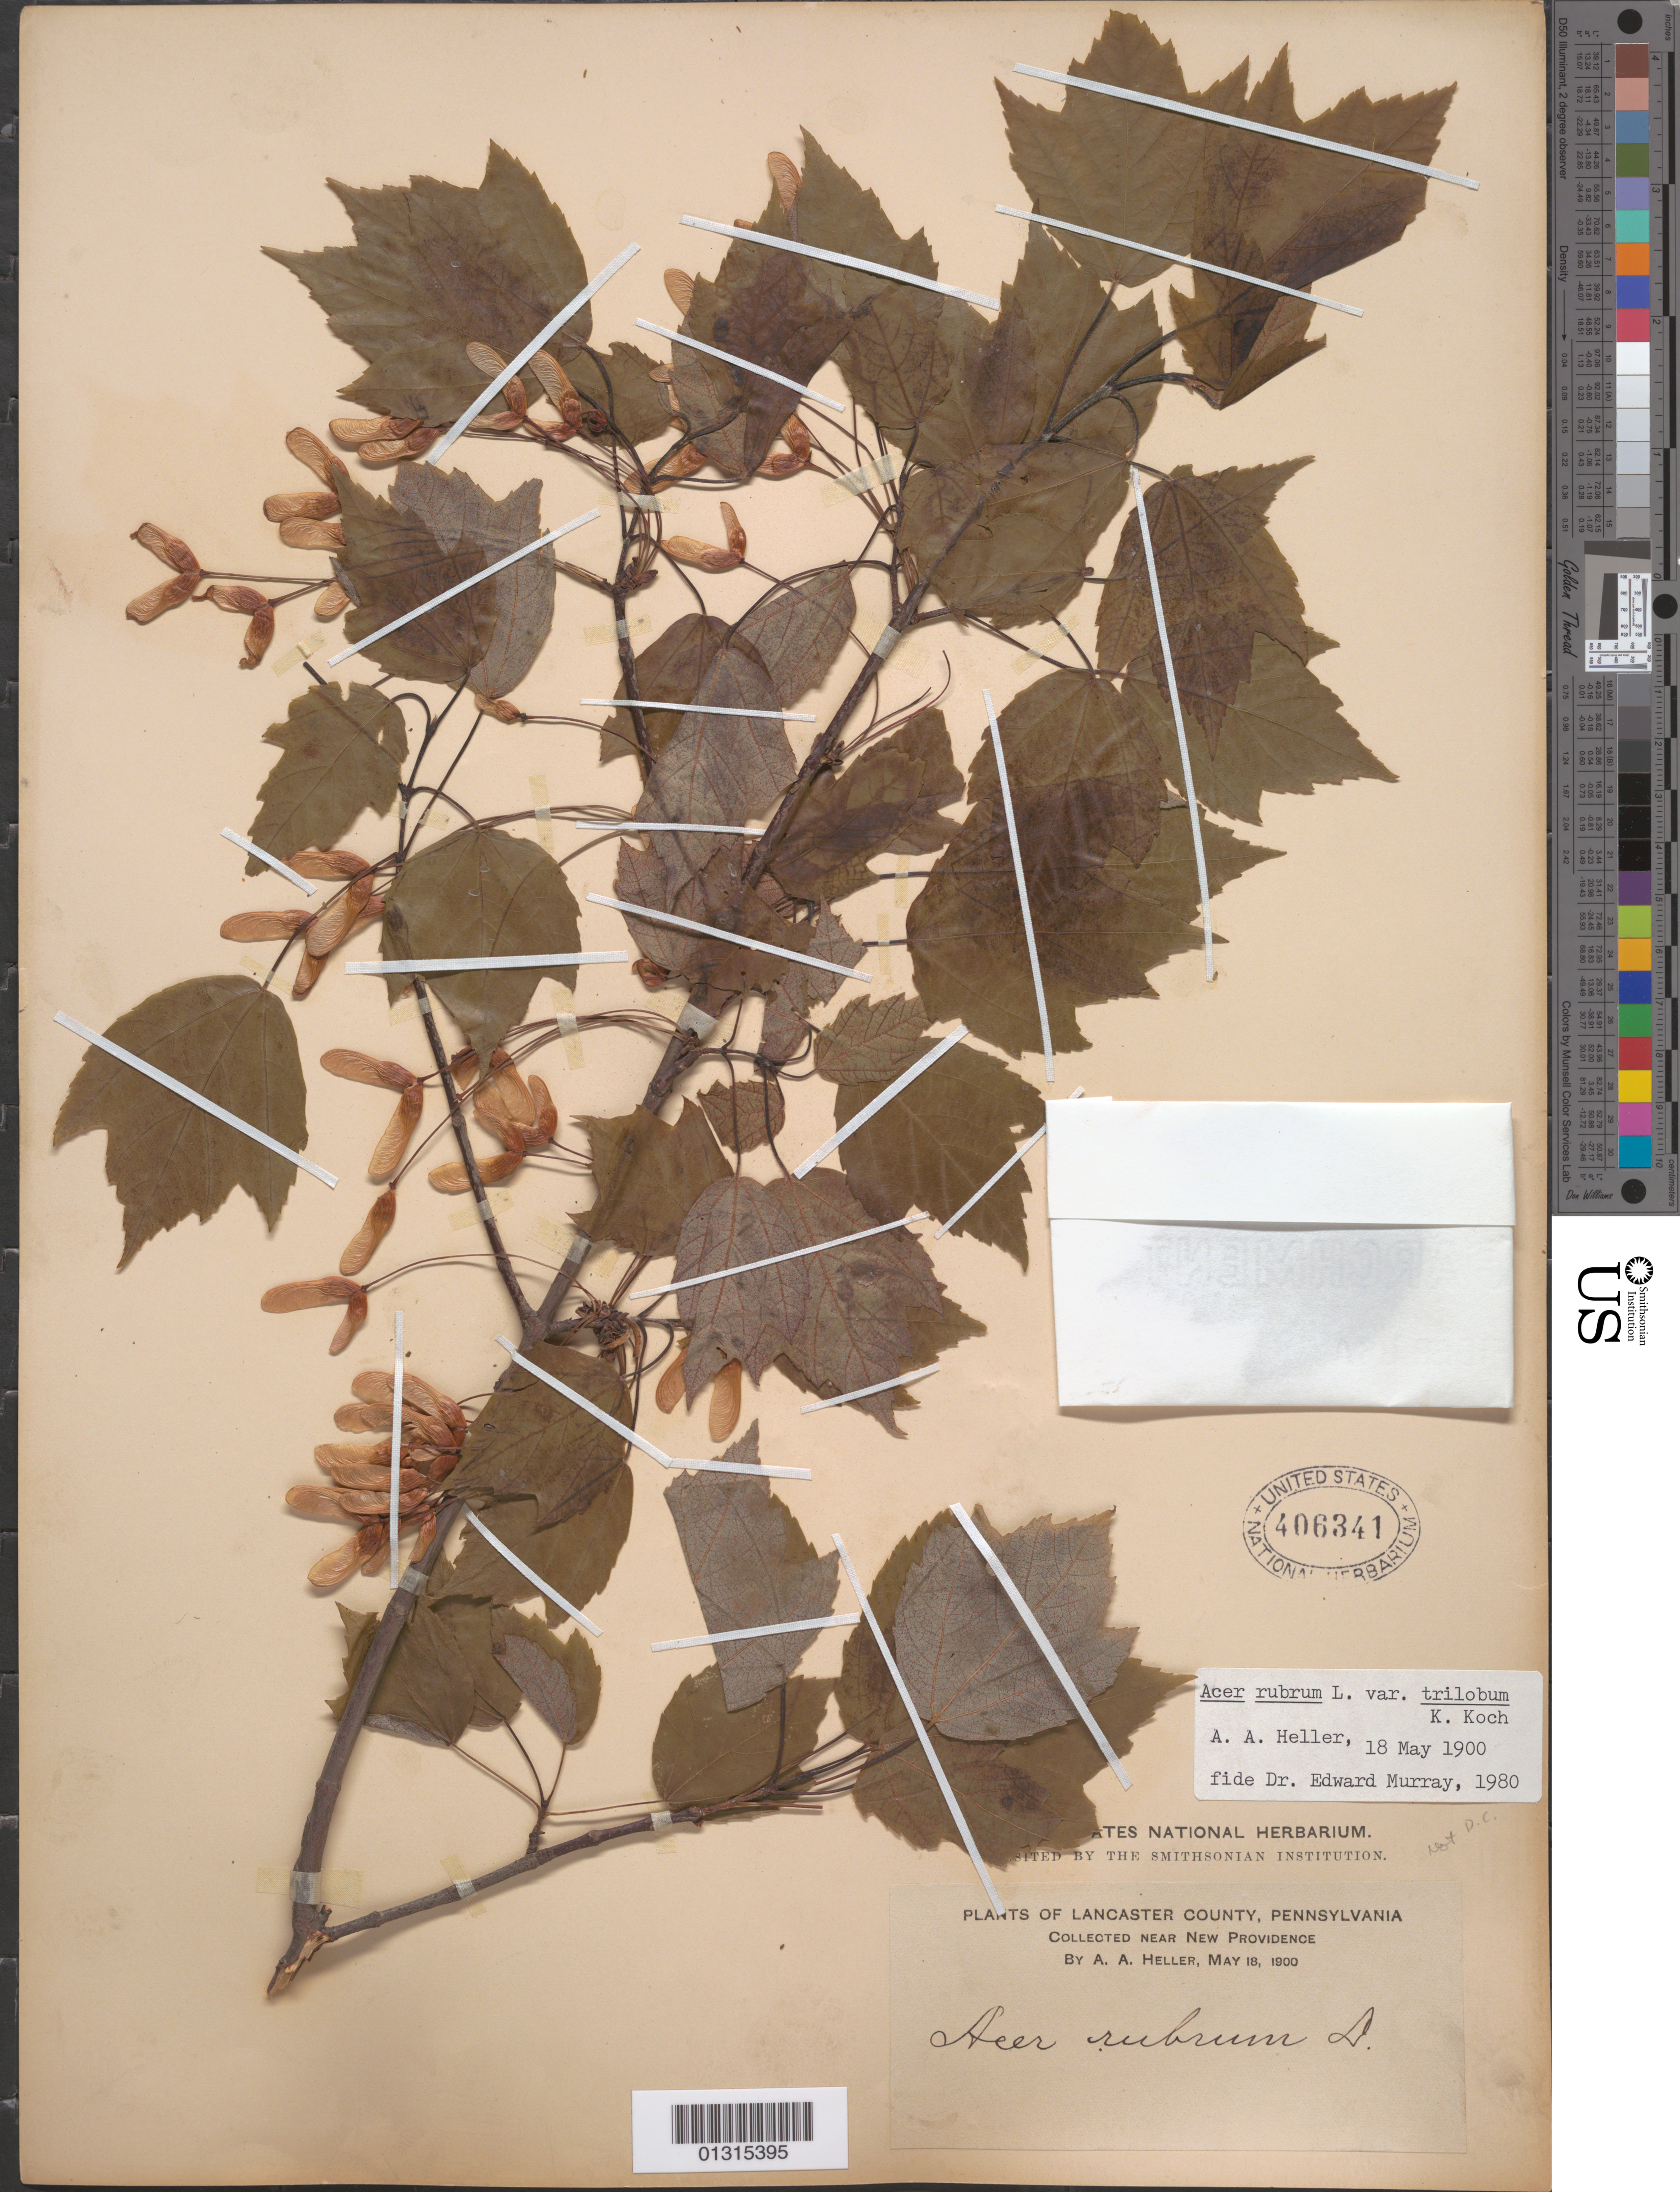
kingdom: Plantae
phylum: Tracheophyta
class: Magnoliopsida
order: Sapindales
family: Sapindaceae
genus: Acer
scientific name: Acer rubrum var. trilobum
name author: K. Koch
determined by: Murray, Edward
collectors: A. A. Heller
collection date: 1900-05-18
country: United States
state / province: Pennsylvania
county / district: Lancaster County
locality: Lancaster County, near New Providence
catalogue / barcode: US 406341